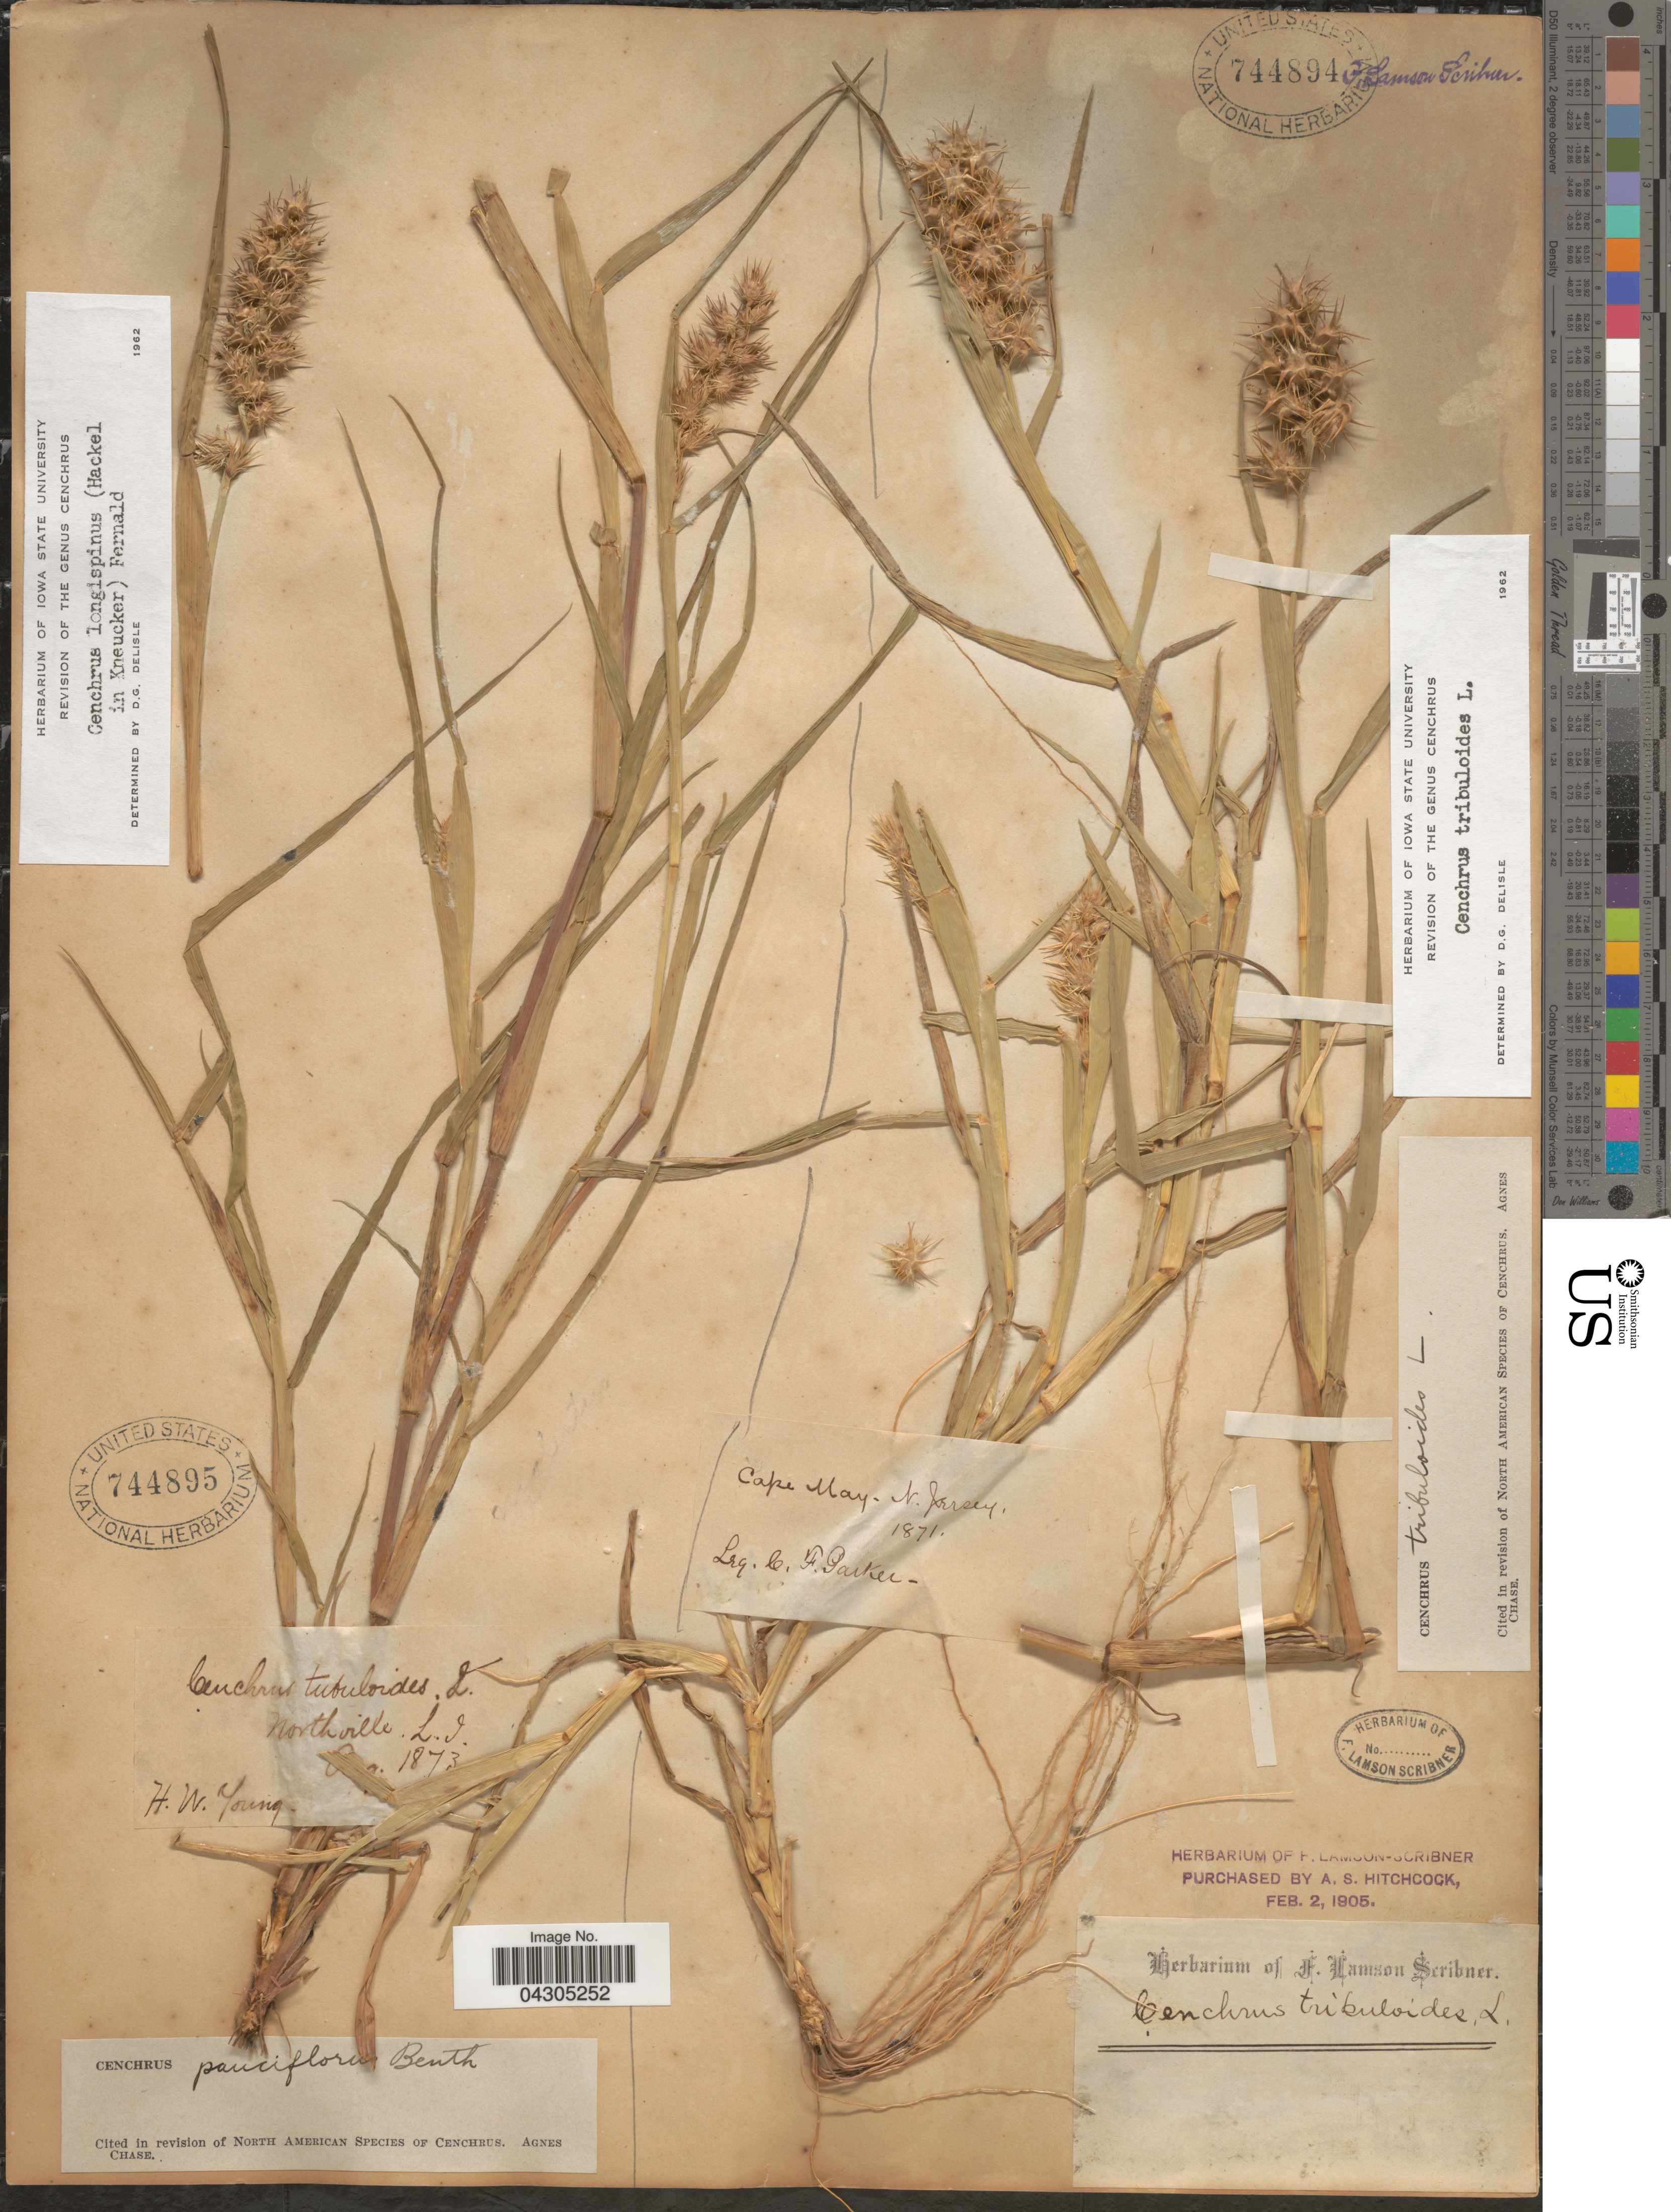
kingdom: Plantae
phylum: Tracheophyta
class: Liliopsida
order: Poales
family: Poaceae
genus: Cenchrus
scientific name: Cenchrus tribuloides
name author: L.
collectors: C. F. Parker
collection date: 1871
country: United States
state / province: New Jersey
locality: Cape May.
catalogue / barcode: US 744894